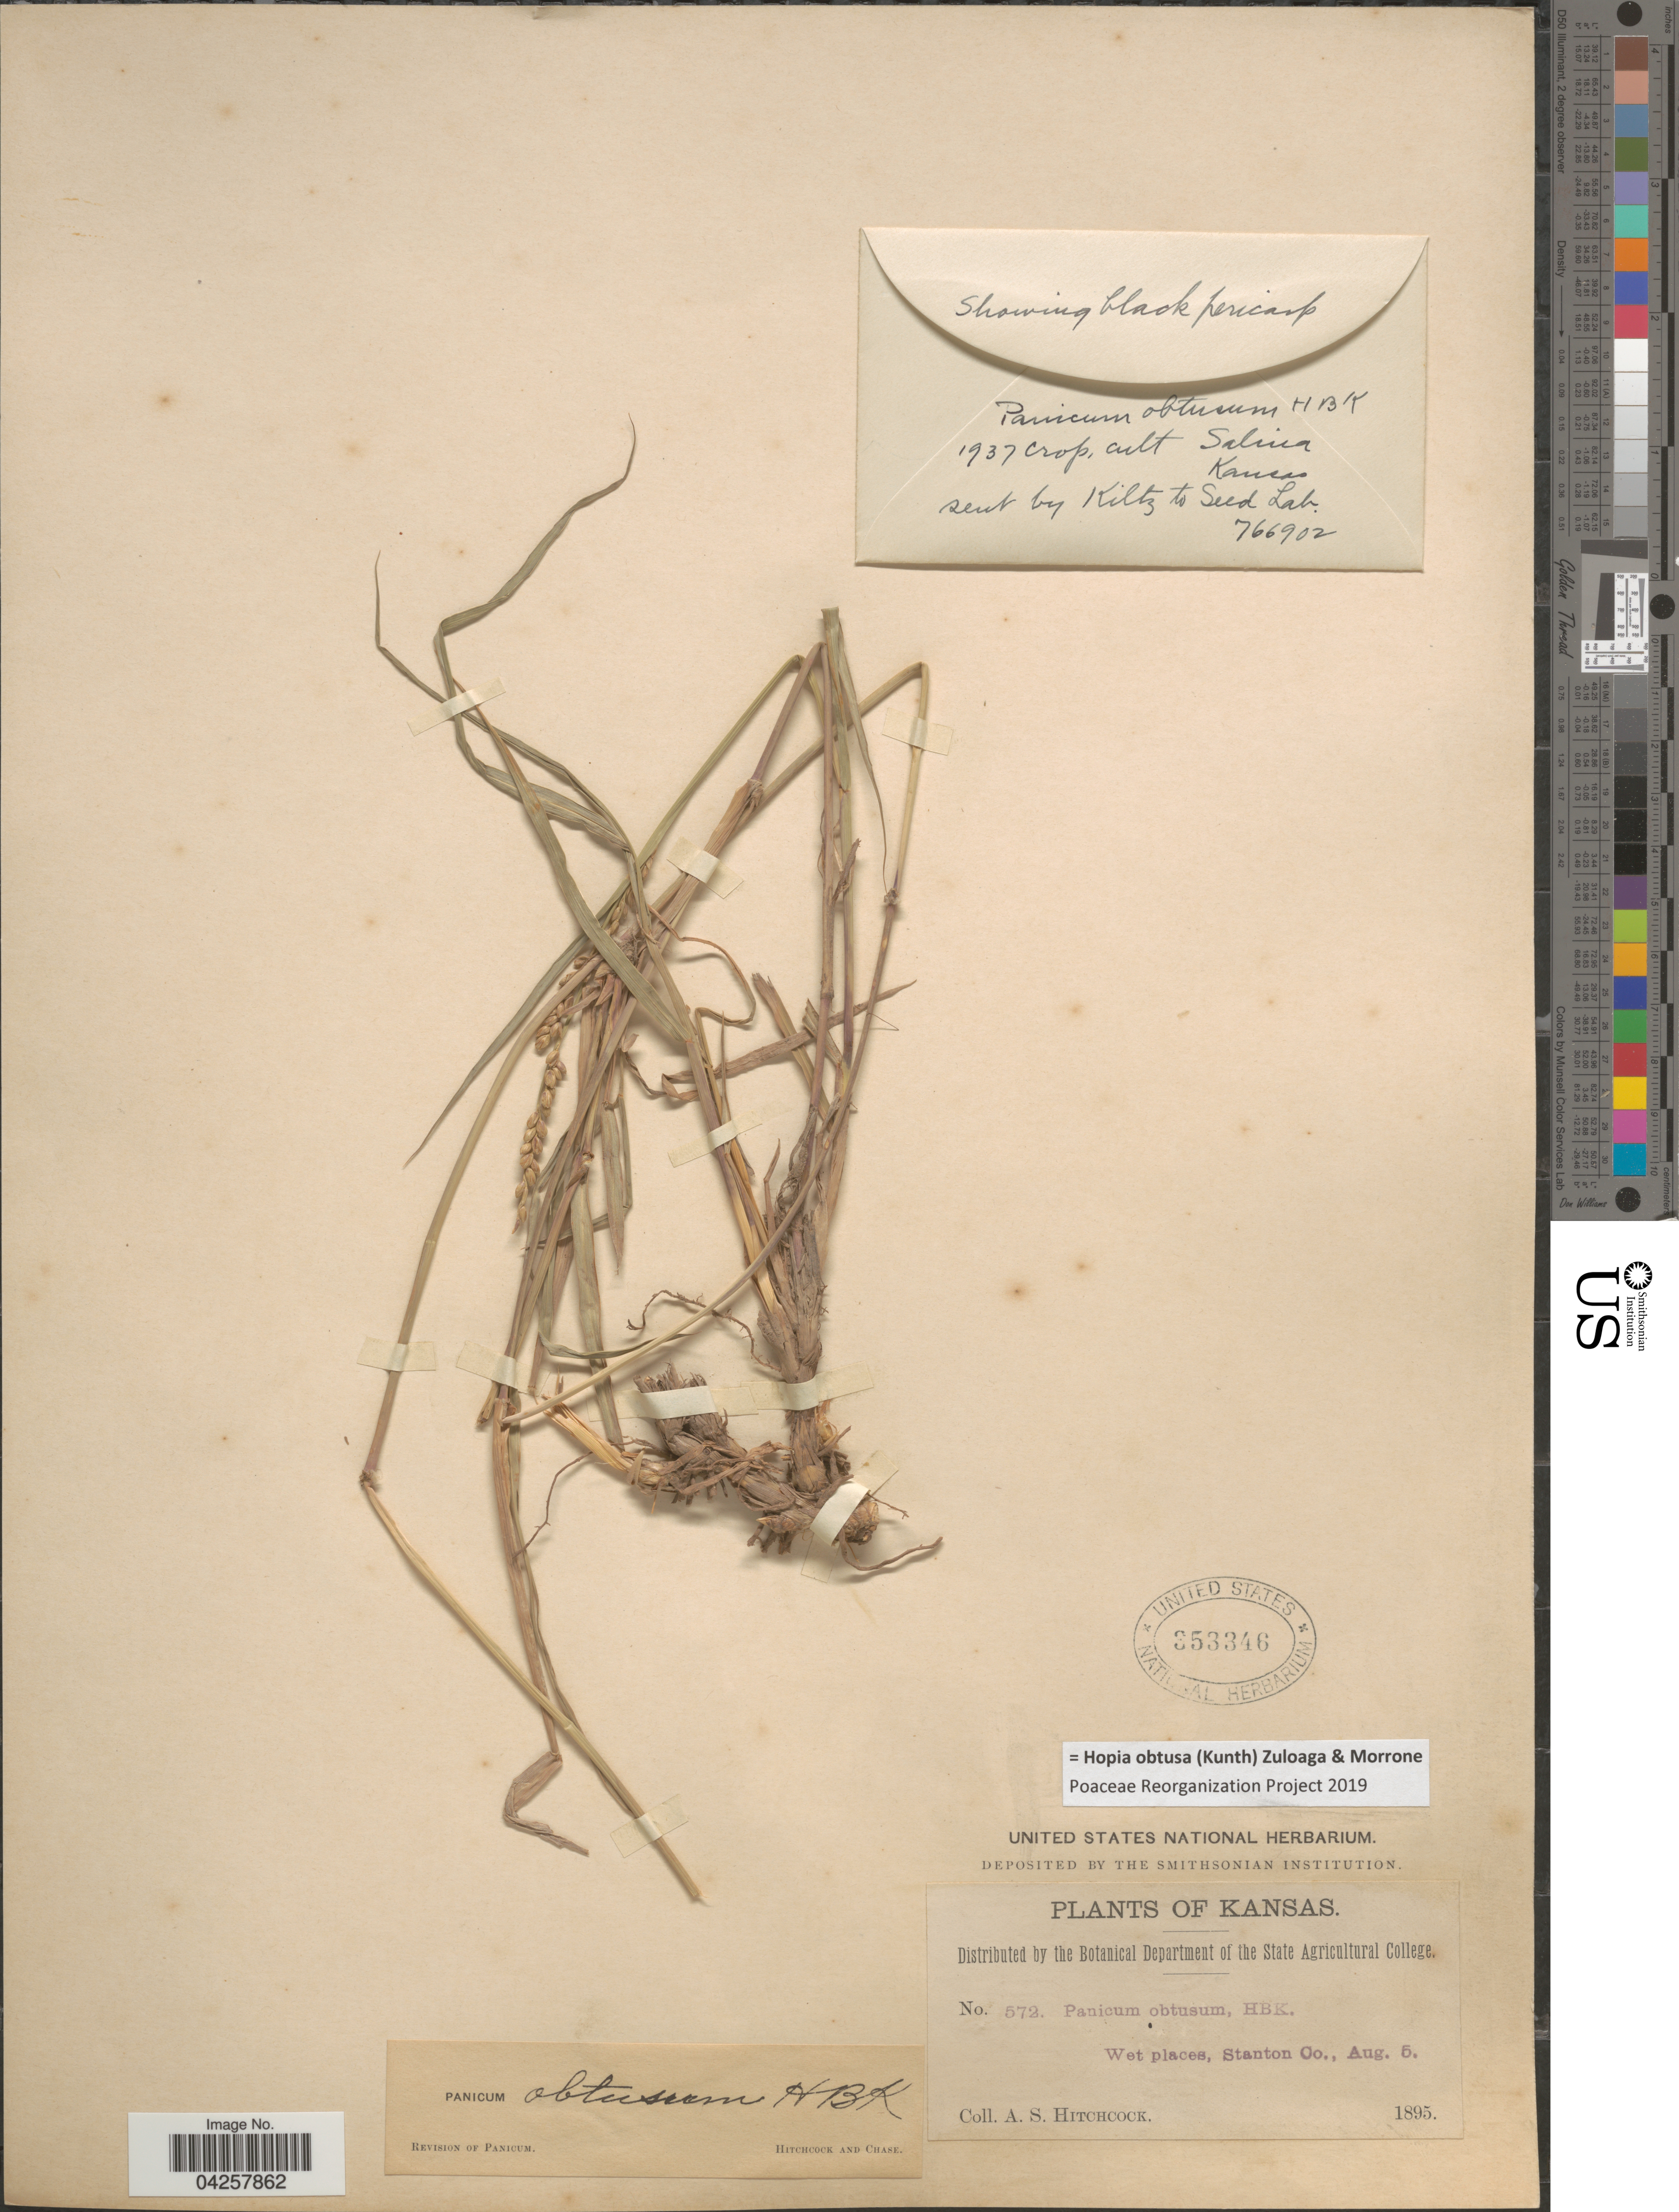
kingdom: Plantae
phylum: Tracheophyta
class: Liliopsida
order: Poales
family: Poaceae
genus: Hopia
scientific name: Hopia obtusa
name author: (Kunth) Zuloaga & Morrone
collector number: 766902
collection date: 1937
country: United States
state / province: Kansas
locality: Salina.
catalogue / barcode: US 353346-2